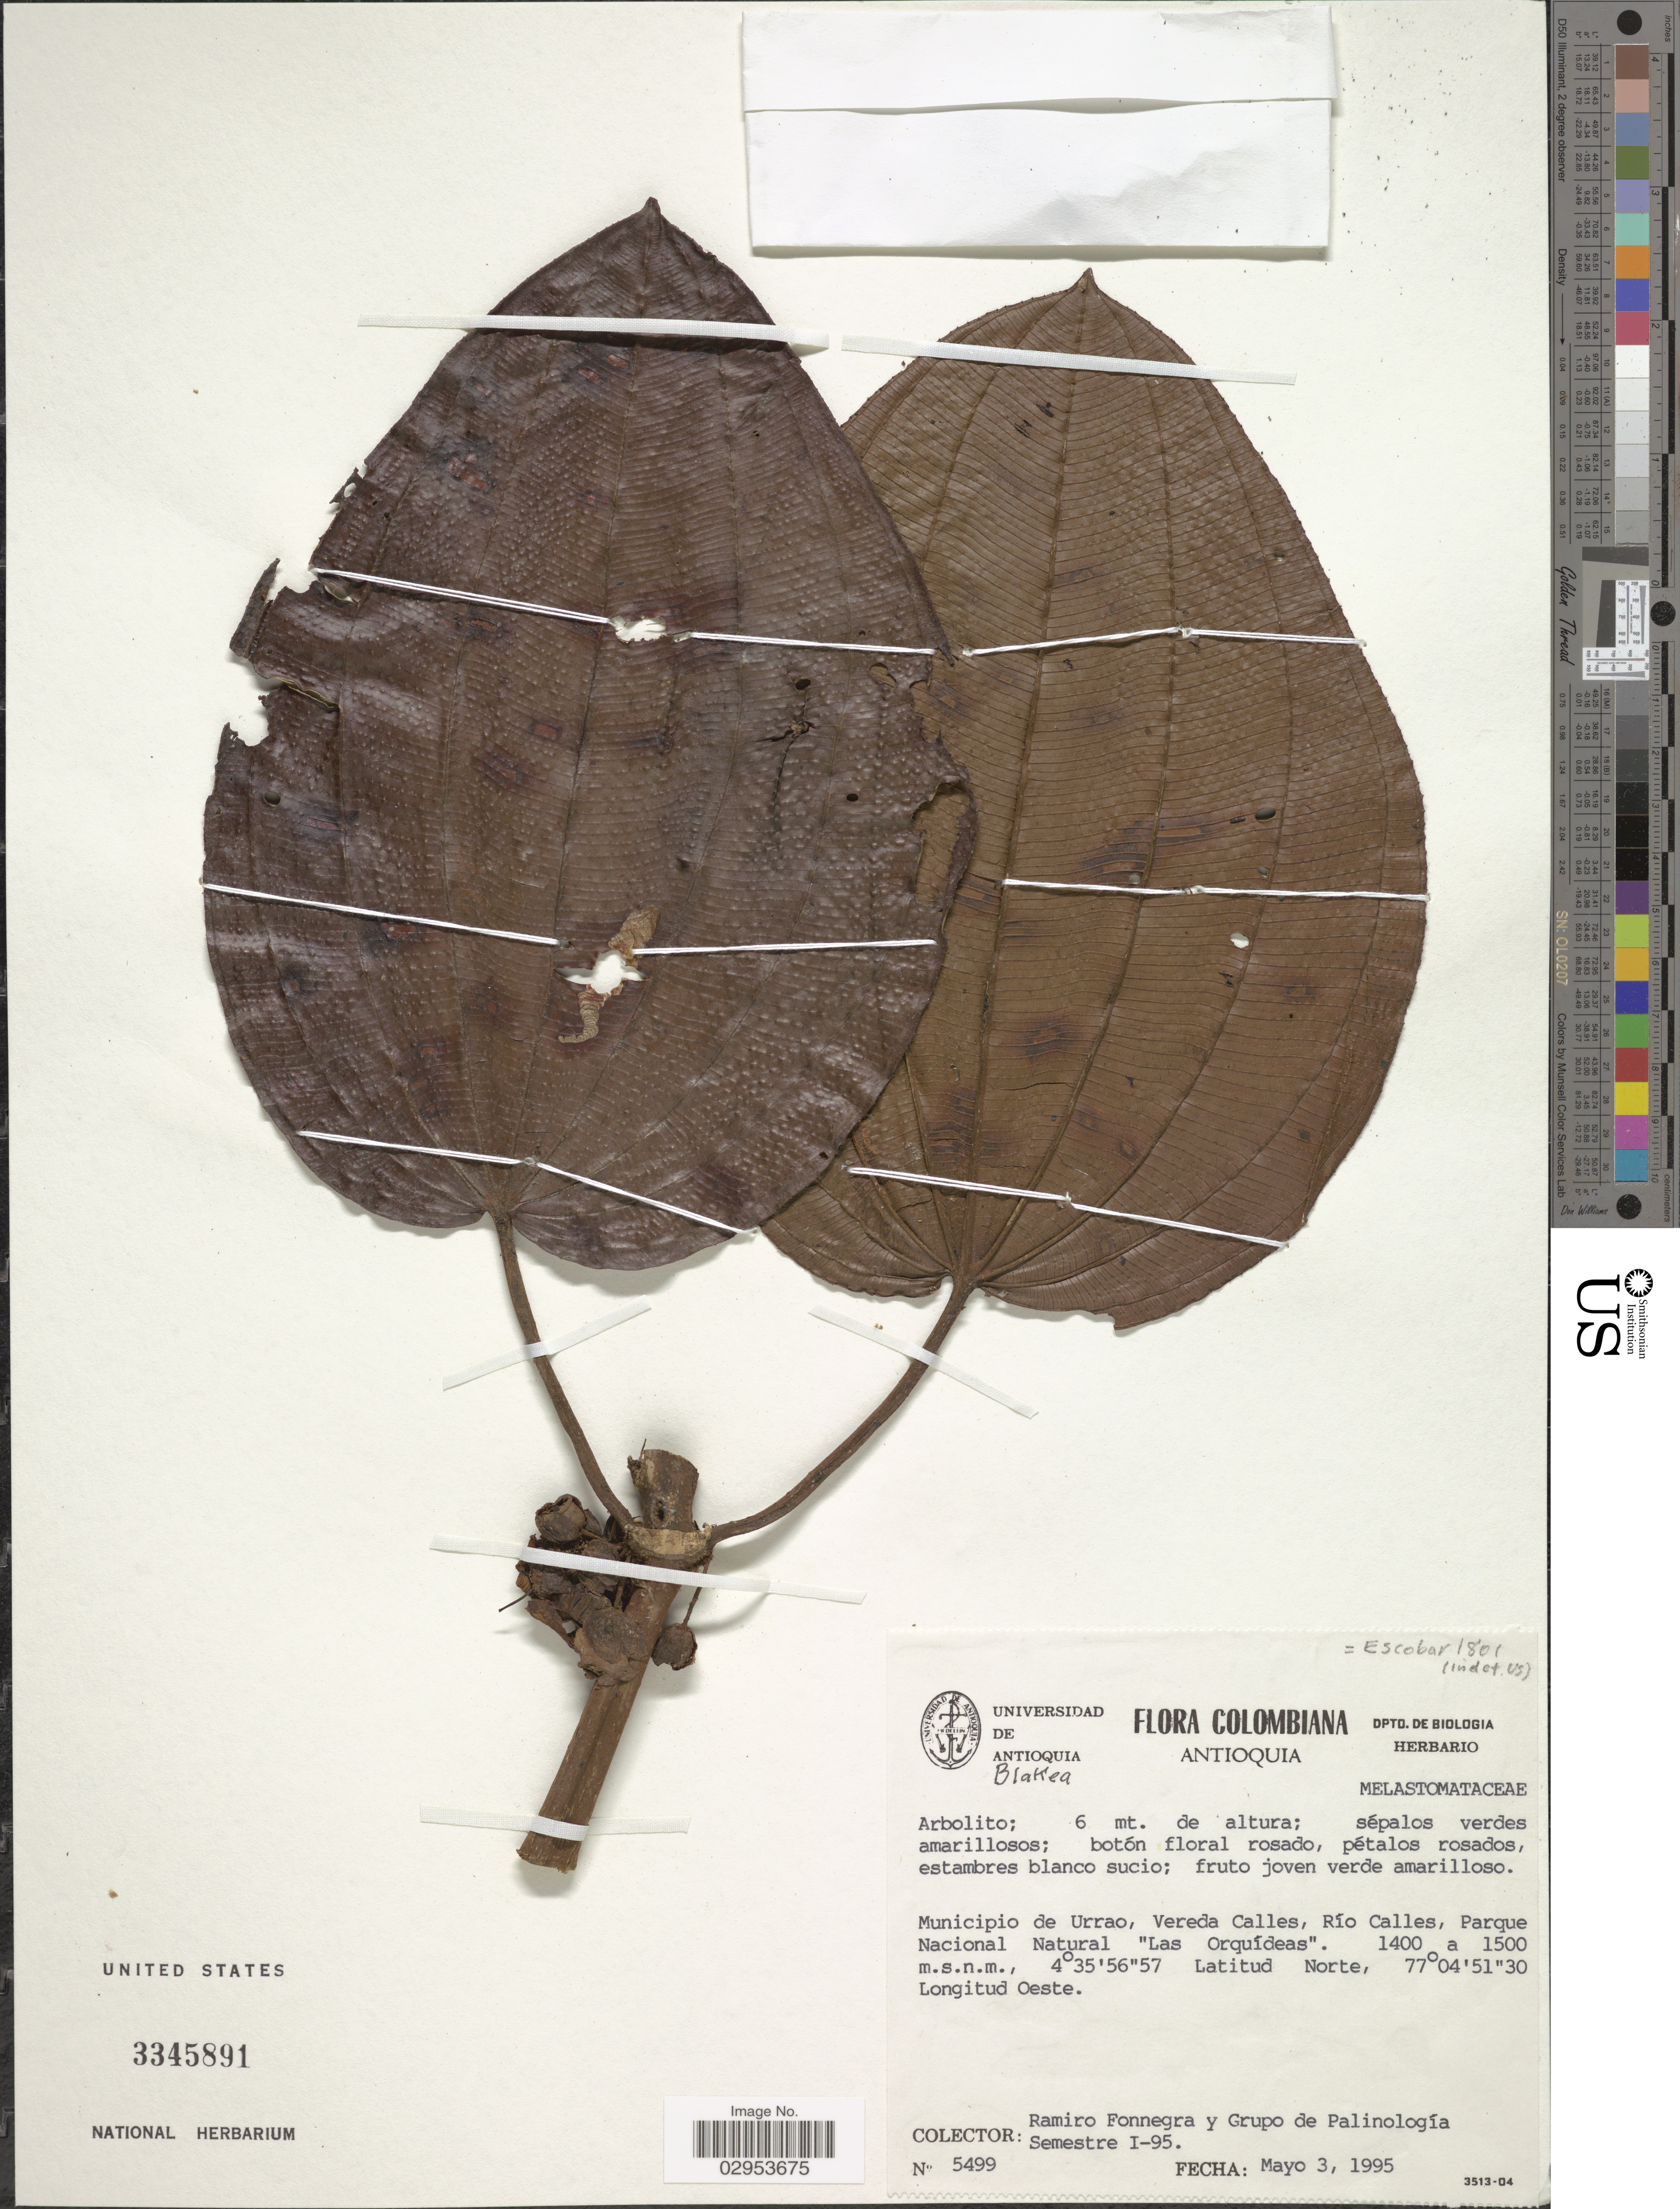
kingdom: Plantae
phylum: Tracheophyta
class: Magnoliopsida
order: Myrtales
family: Melastomataceae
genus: Blakea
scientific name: Blakea sp.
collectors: R. Fonnegra & Grupo de Palinología Semestre I-95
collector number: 5499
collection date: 1995-05-03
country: Colombia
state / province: Antioquia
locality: Municipio de Urrao, Vereda Calles, Río Calles, Parque Nacional Natural 'Las Orquídeas'.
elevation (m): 1400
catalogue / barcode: US 3345891